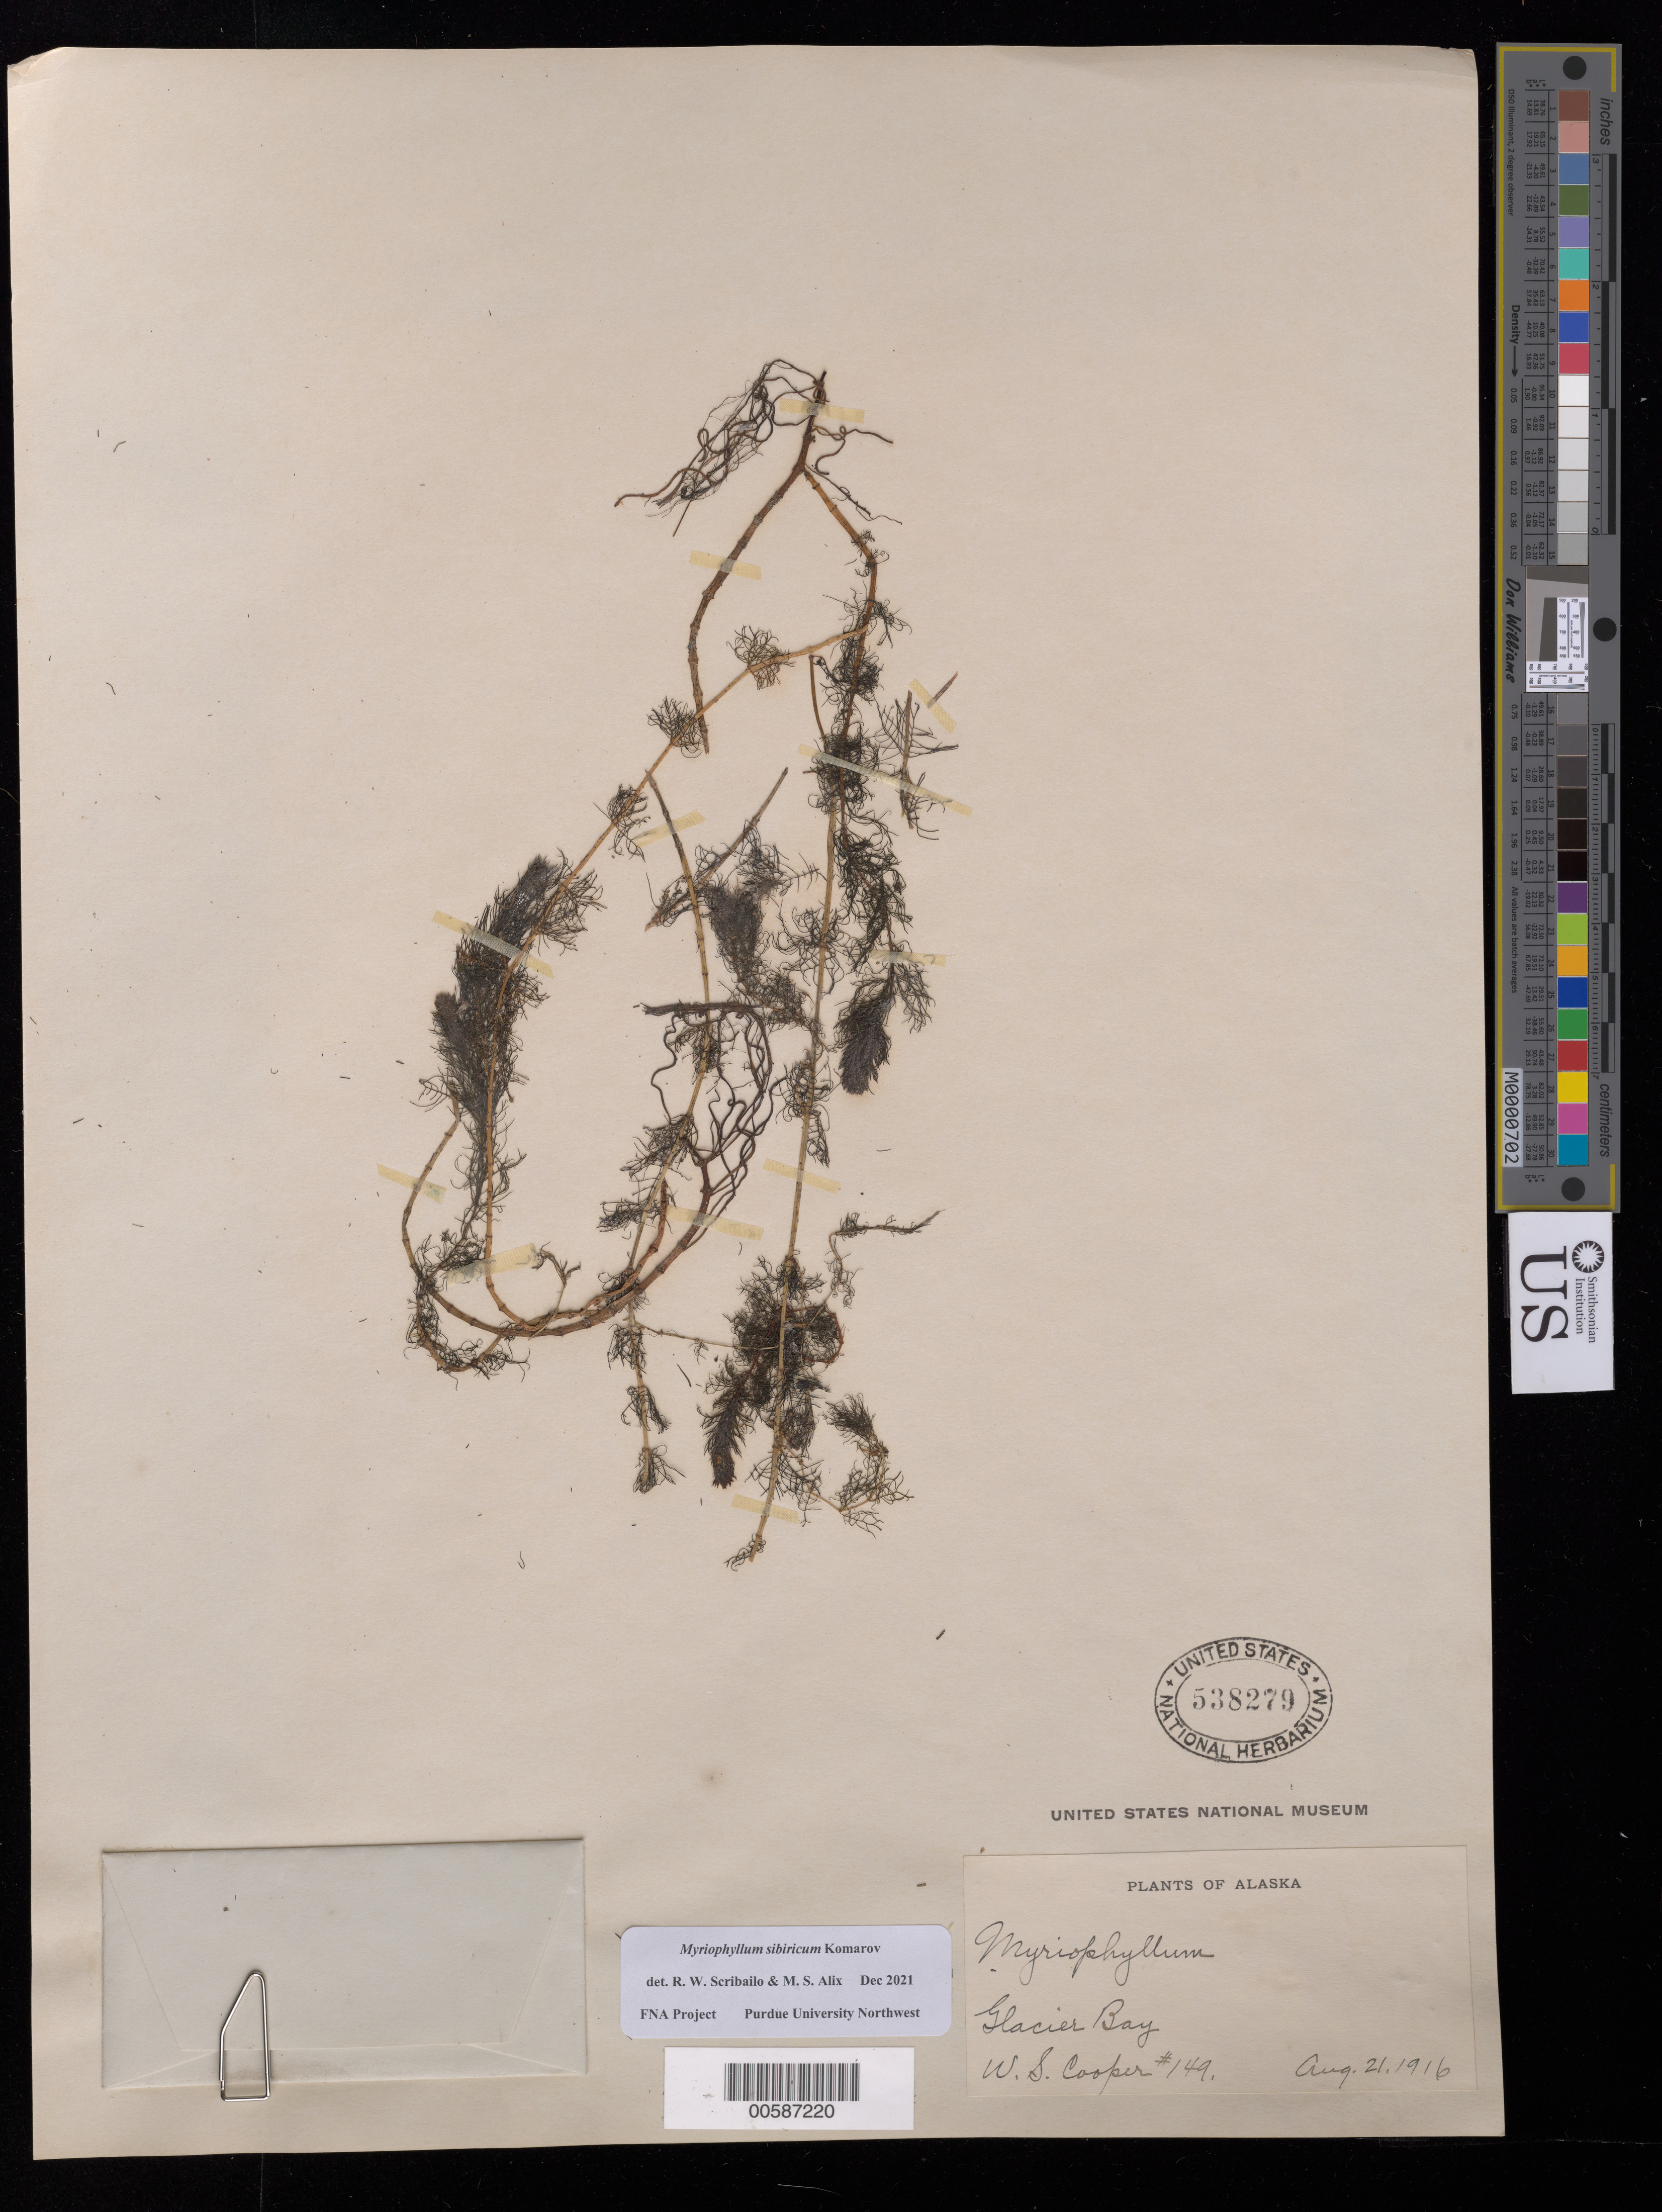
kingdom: Plantae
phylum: Tracheophyta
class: Magnoliopsida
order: Saxifragales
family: Haloragaceae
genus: Myriophyllum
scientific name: Myriophyllum sibiricum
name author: Kom.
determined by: Scribailo, R. W.; Alix, M. S.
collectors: W. S. Cooper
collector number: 149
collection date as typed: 21 Aug 1916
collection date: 1916-08-21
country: United States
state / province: Alaska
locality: Glacier Bay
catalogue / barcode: US 538279